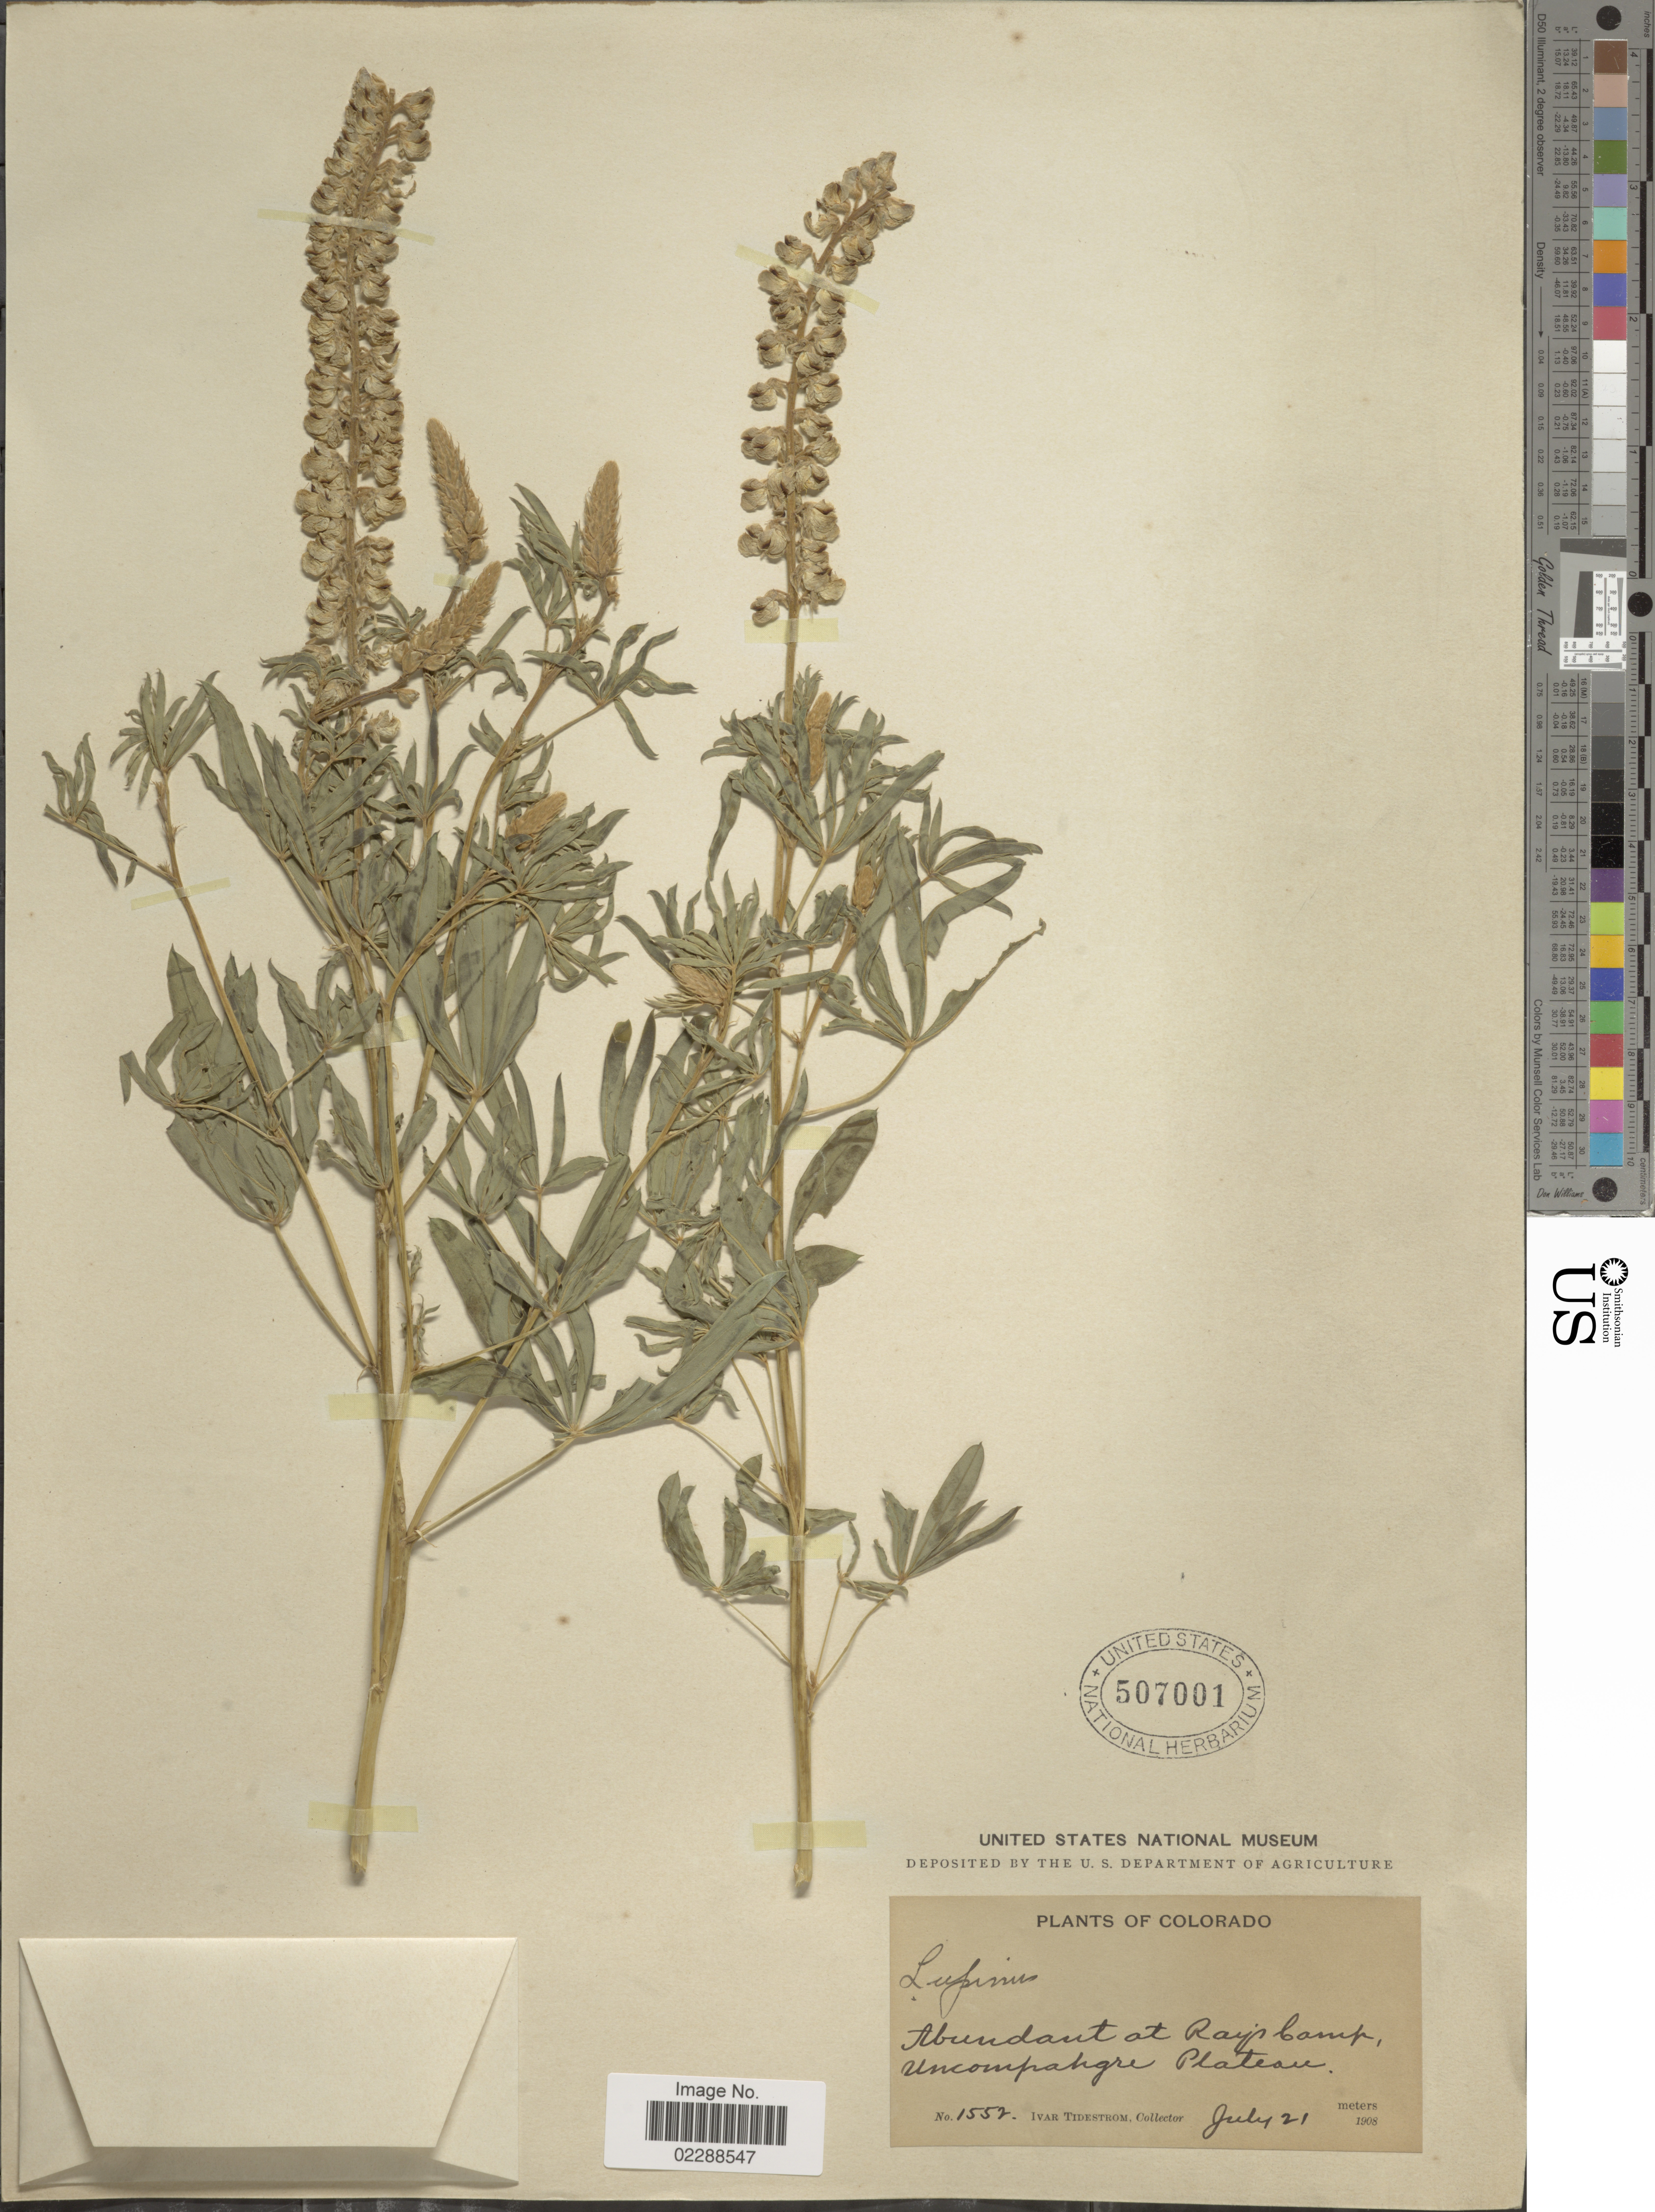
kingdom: Plantae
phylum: Tracheophyta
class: Magnoliopsida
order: Fabales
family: Fabaceae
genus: Lupinus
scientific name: Lupinus sp.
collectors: I. F. Tidestrom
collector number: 1557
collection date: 1908-07-21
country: United States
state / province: Colorado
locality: Abundant at Rays Camp, Uncompahgre Plateau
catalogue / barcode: US 507001